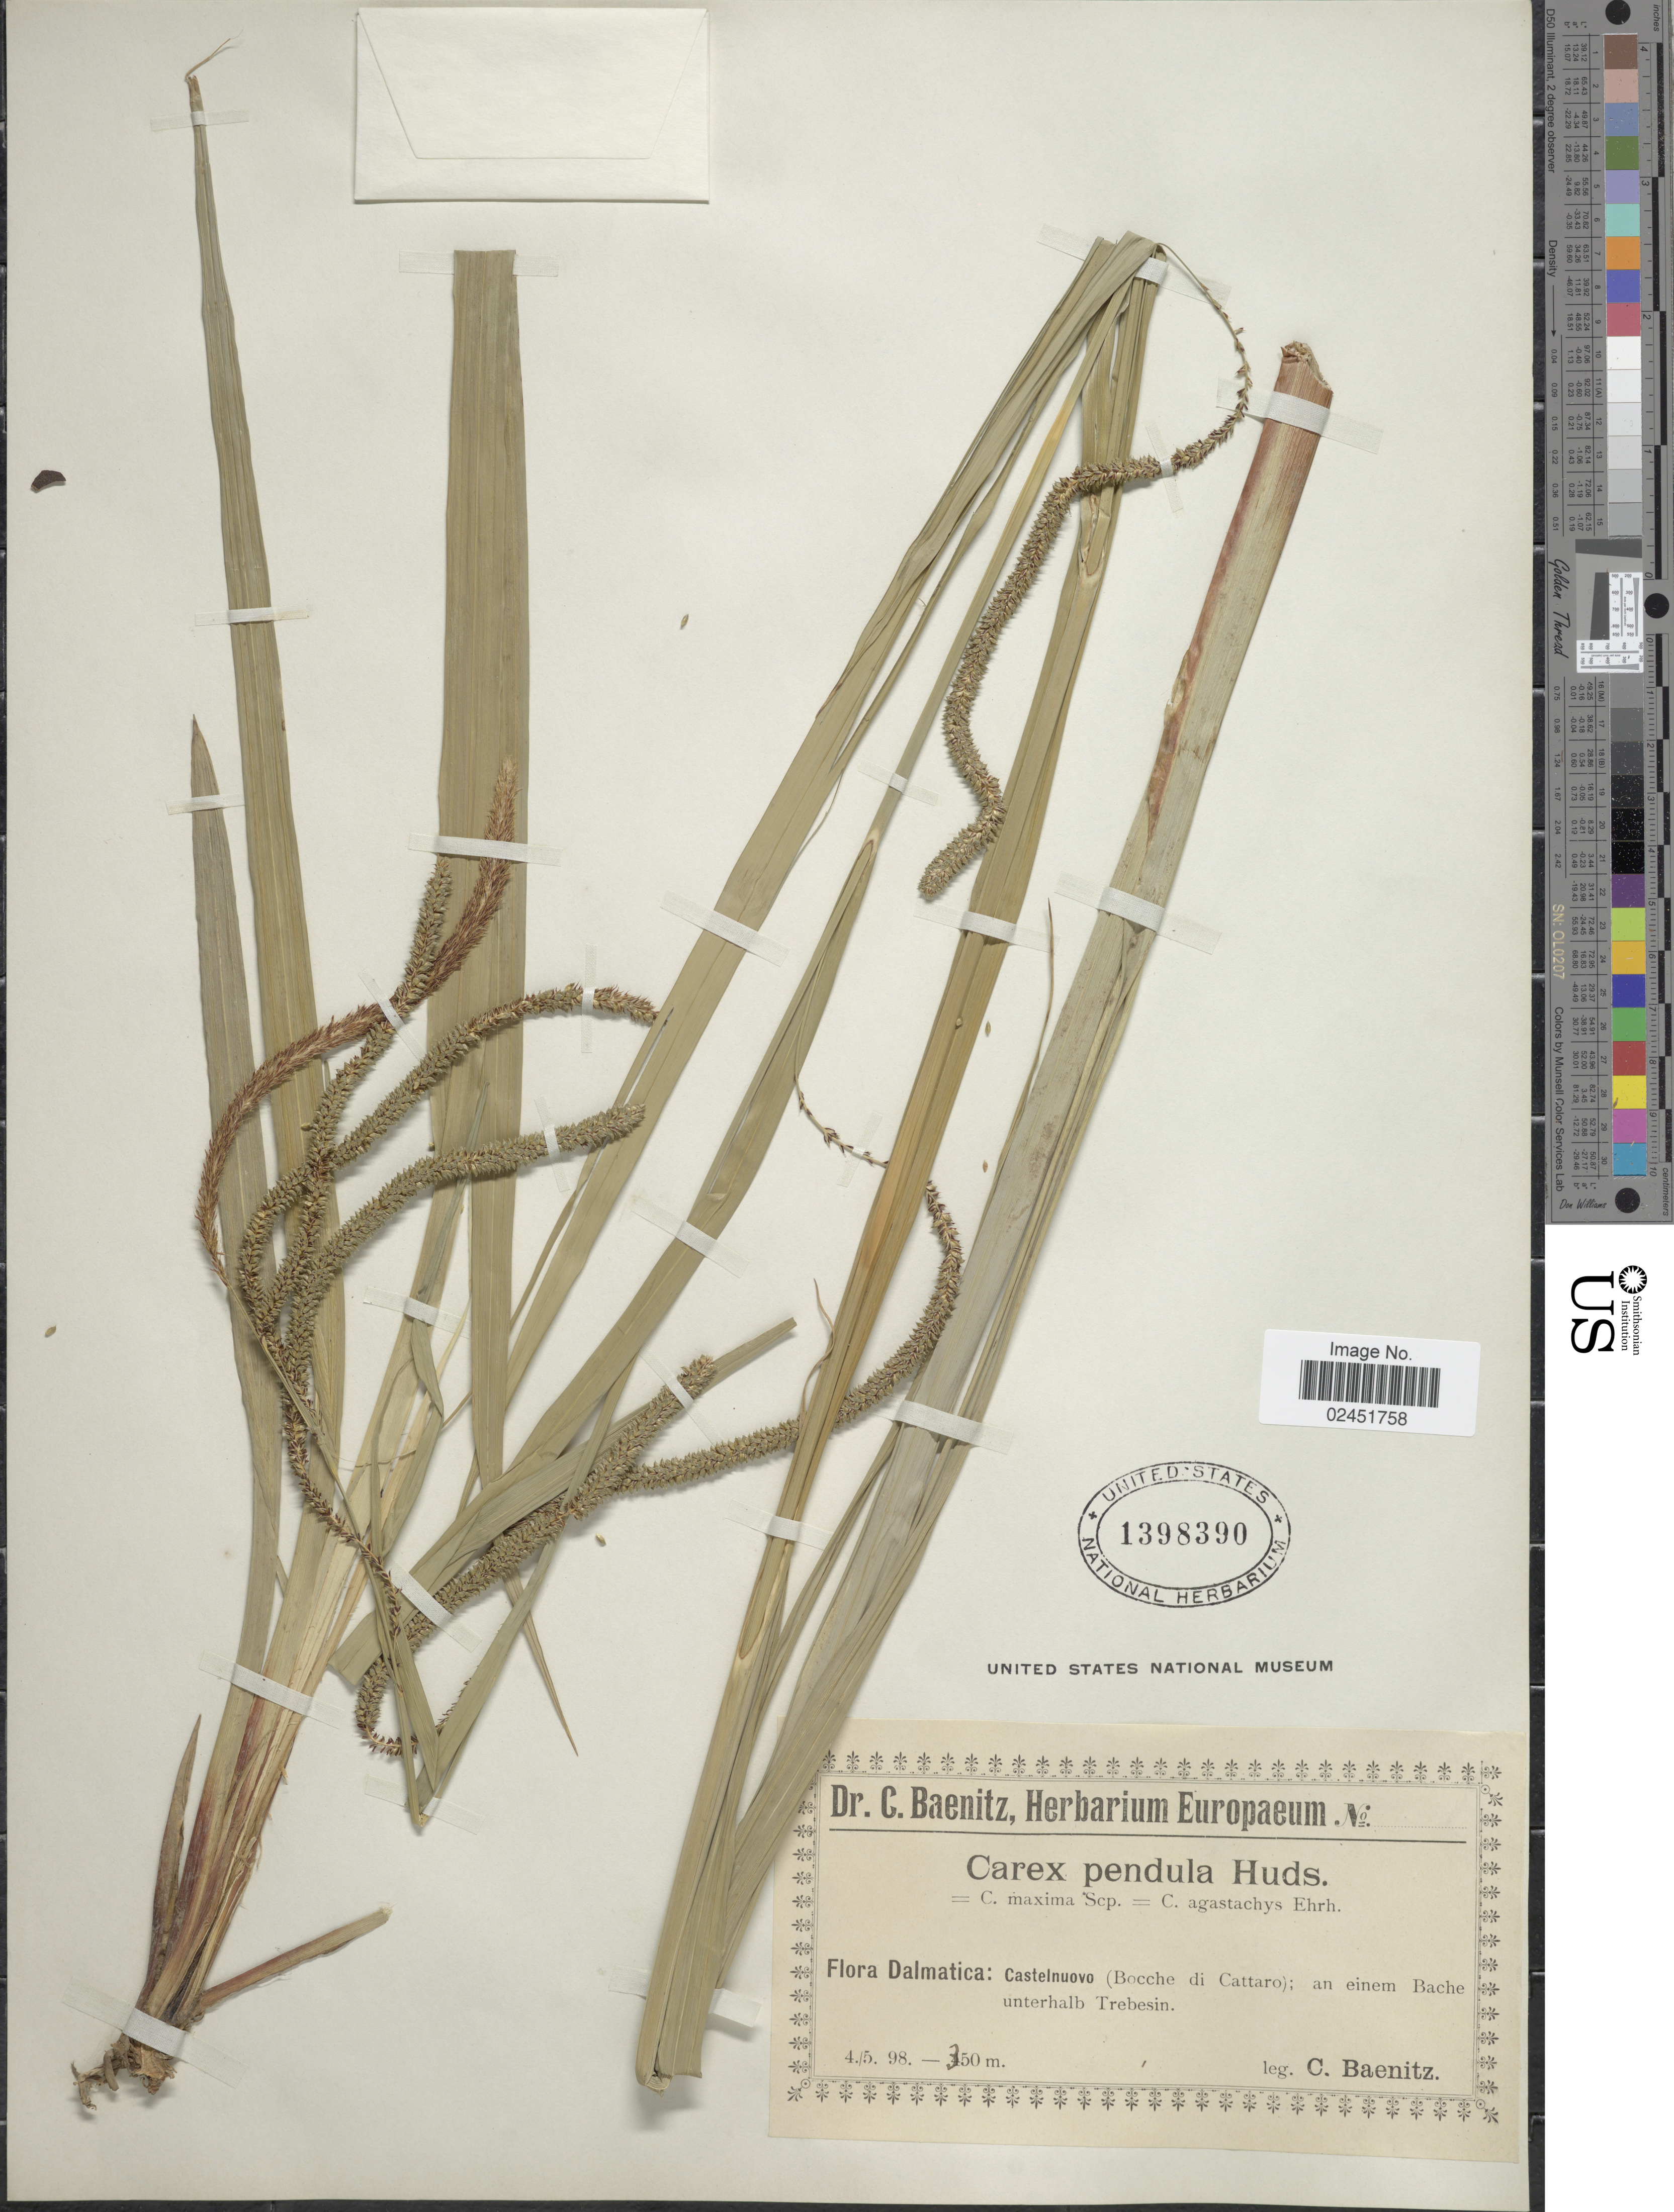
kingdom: Plantae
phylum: Tracheophyta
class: Liliopsida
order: Poales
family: Cyperaceae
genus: Carex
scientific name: Carex pendula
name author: Huds.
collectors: C. G. Baenitz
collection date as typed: Transcribed d/m/y: 4/5/98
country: Croatia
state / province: Split-Dalmatia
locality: Dalmatica: Castelnuovo (Bocche di Cattaro); an einem Bache unterhalb Trebesin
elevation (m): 350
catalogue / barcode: US 1398390